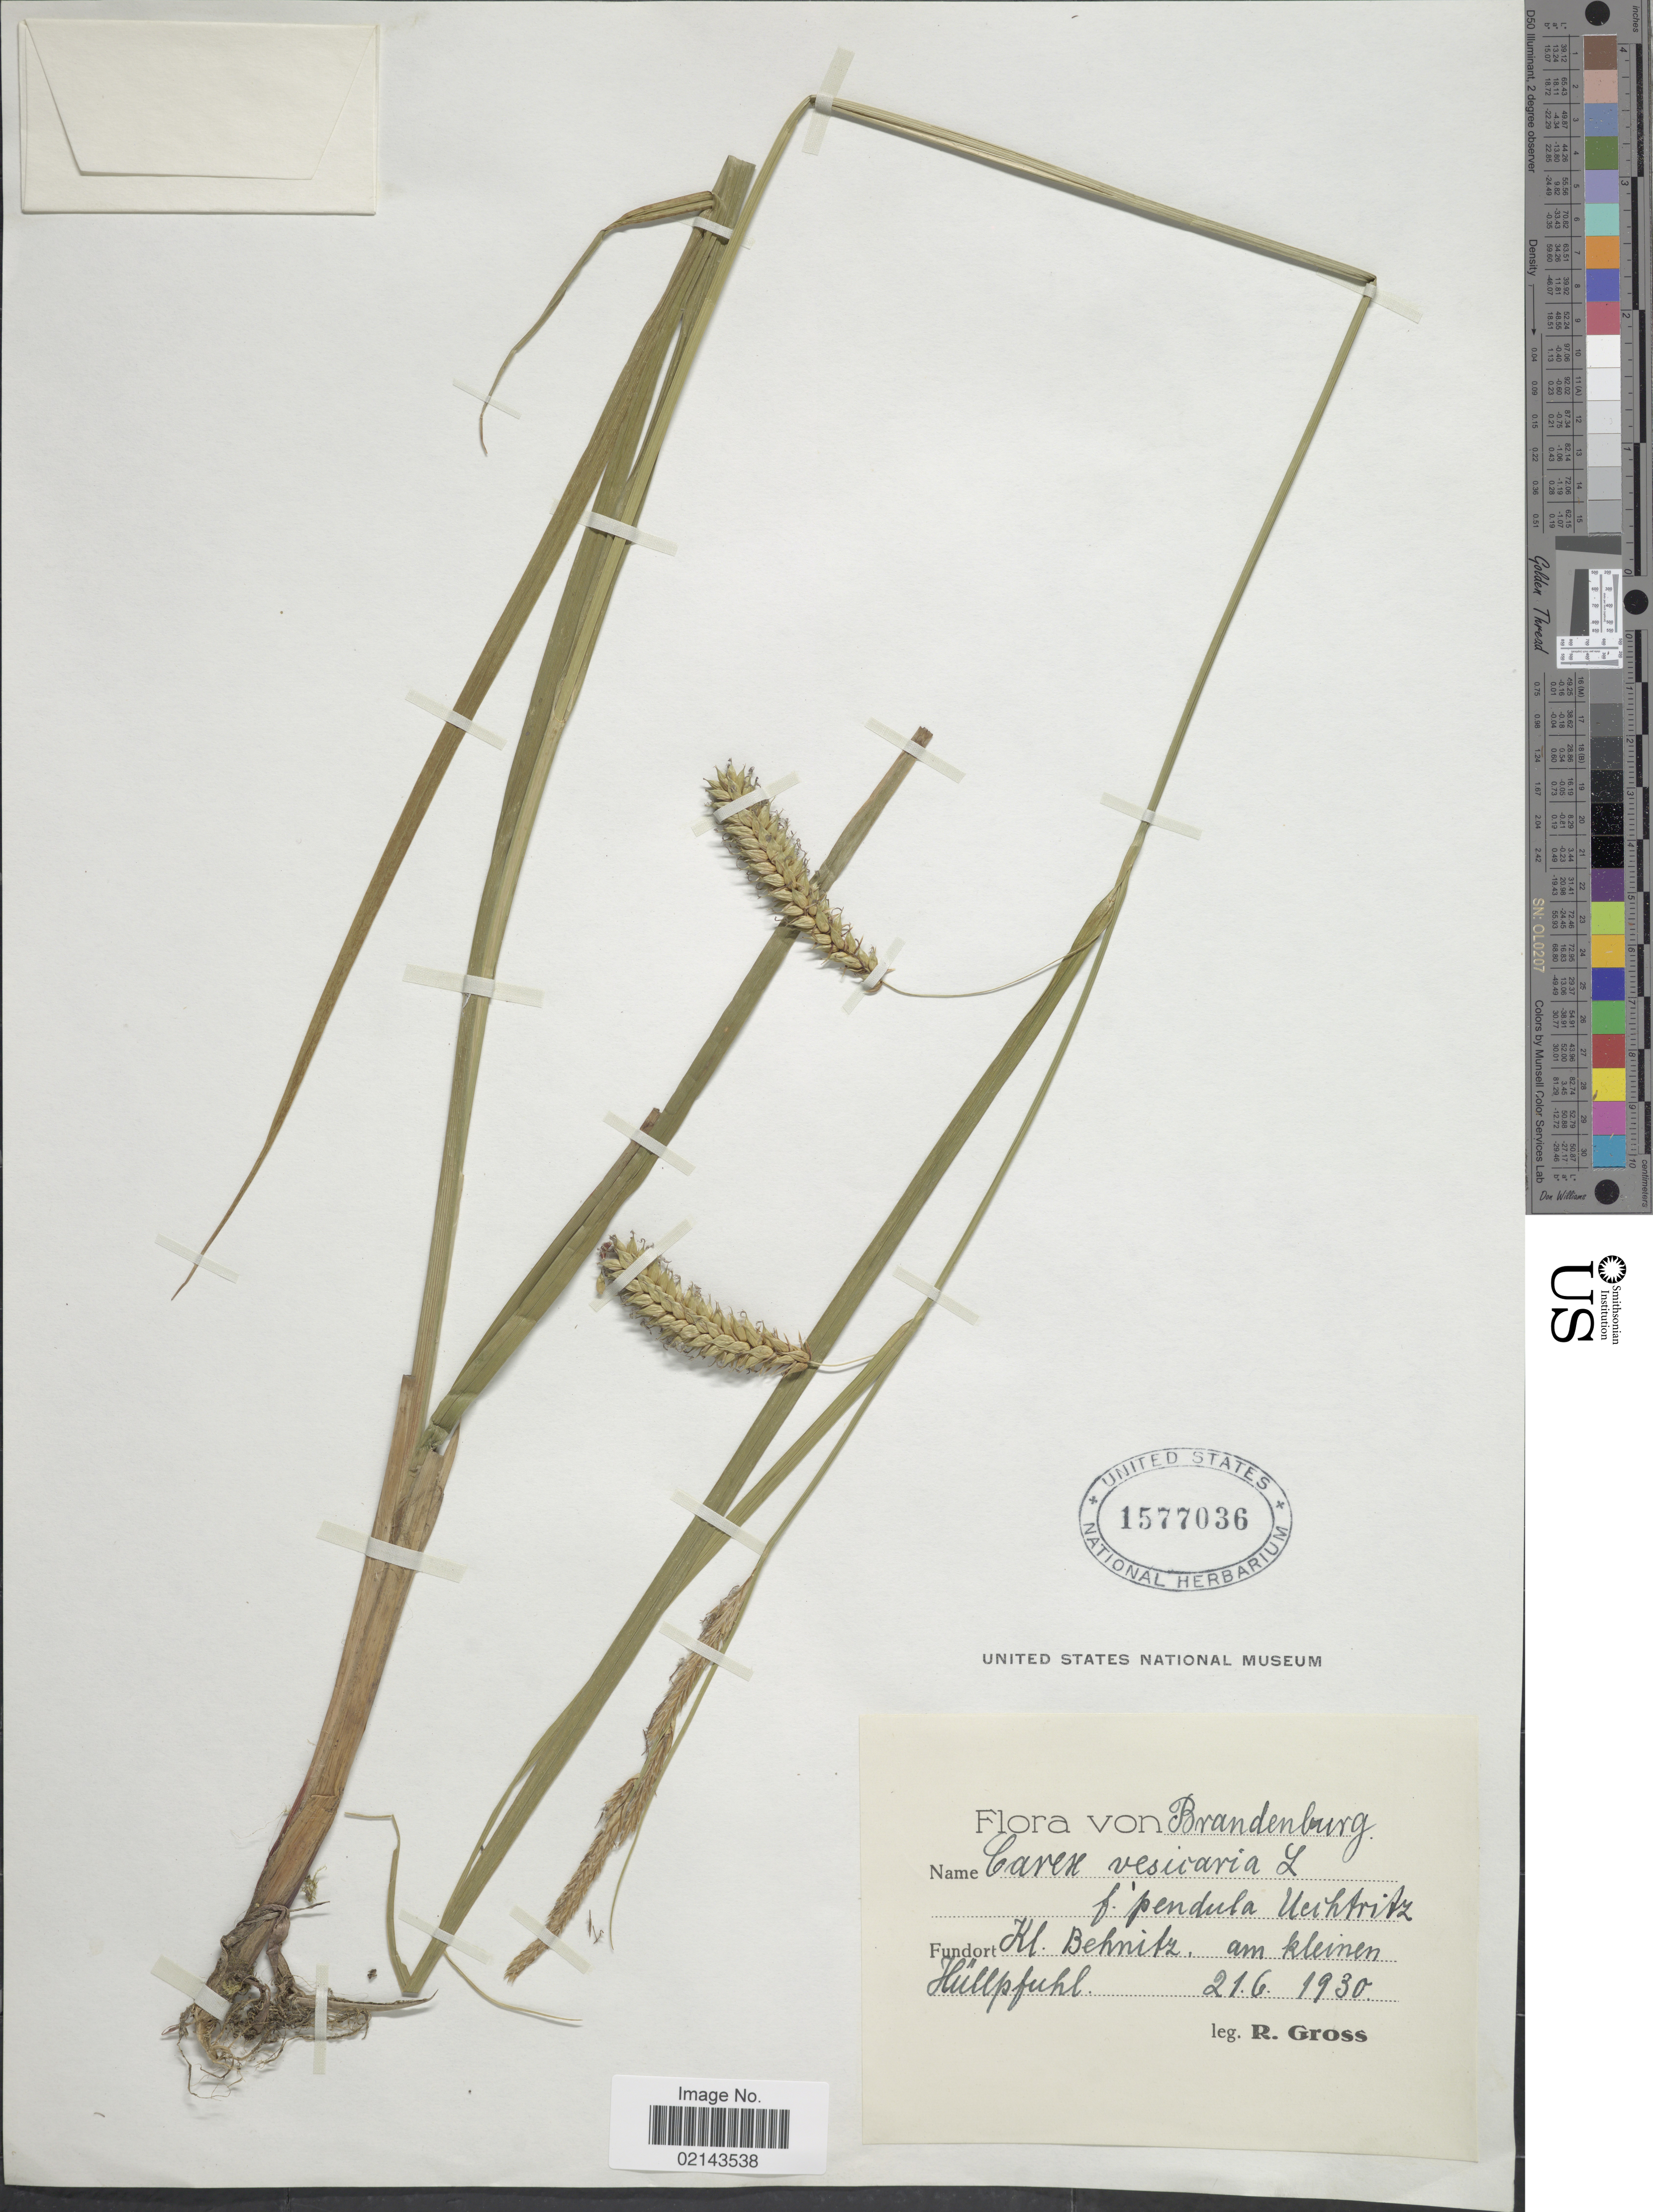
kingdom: Plantae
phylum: Tracheophyta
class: Liliopsida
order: Poales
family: Cyperaceae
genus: Carex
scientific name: Carex vesicaria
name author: L.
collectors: R. Gross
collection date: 1930-06-21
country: Germany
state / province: Brandenburg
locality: Kl. Behnitz am kleinen Hüllpfuhl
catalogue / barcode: US 1577036